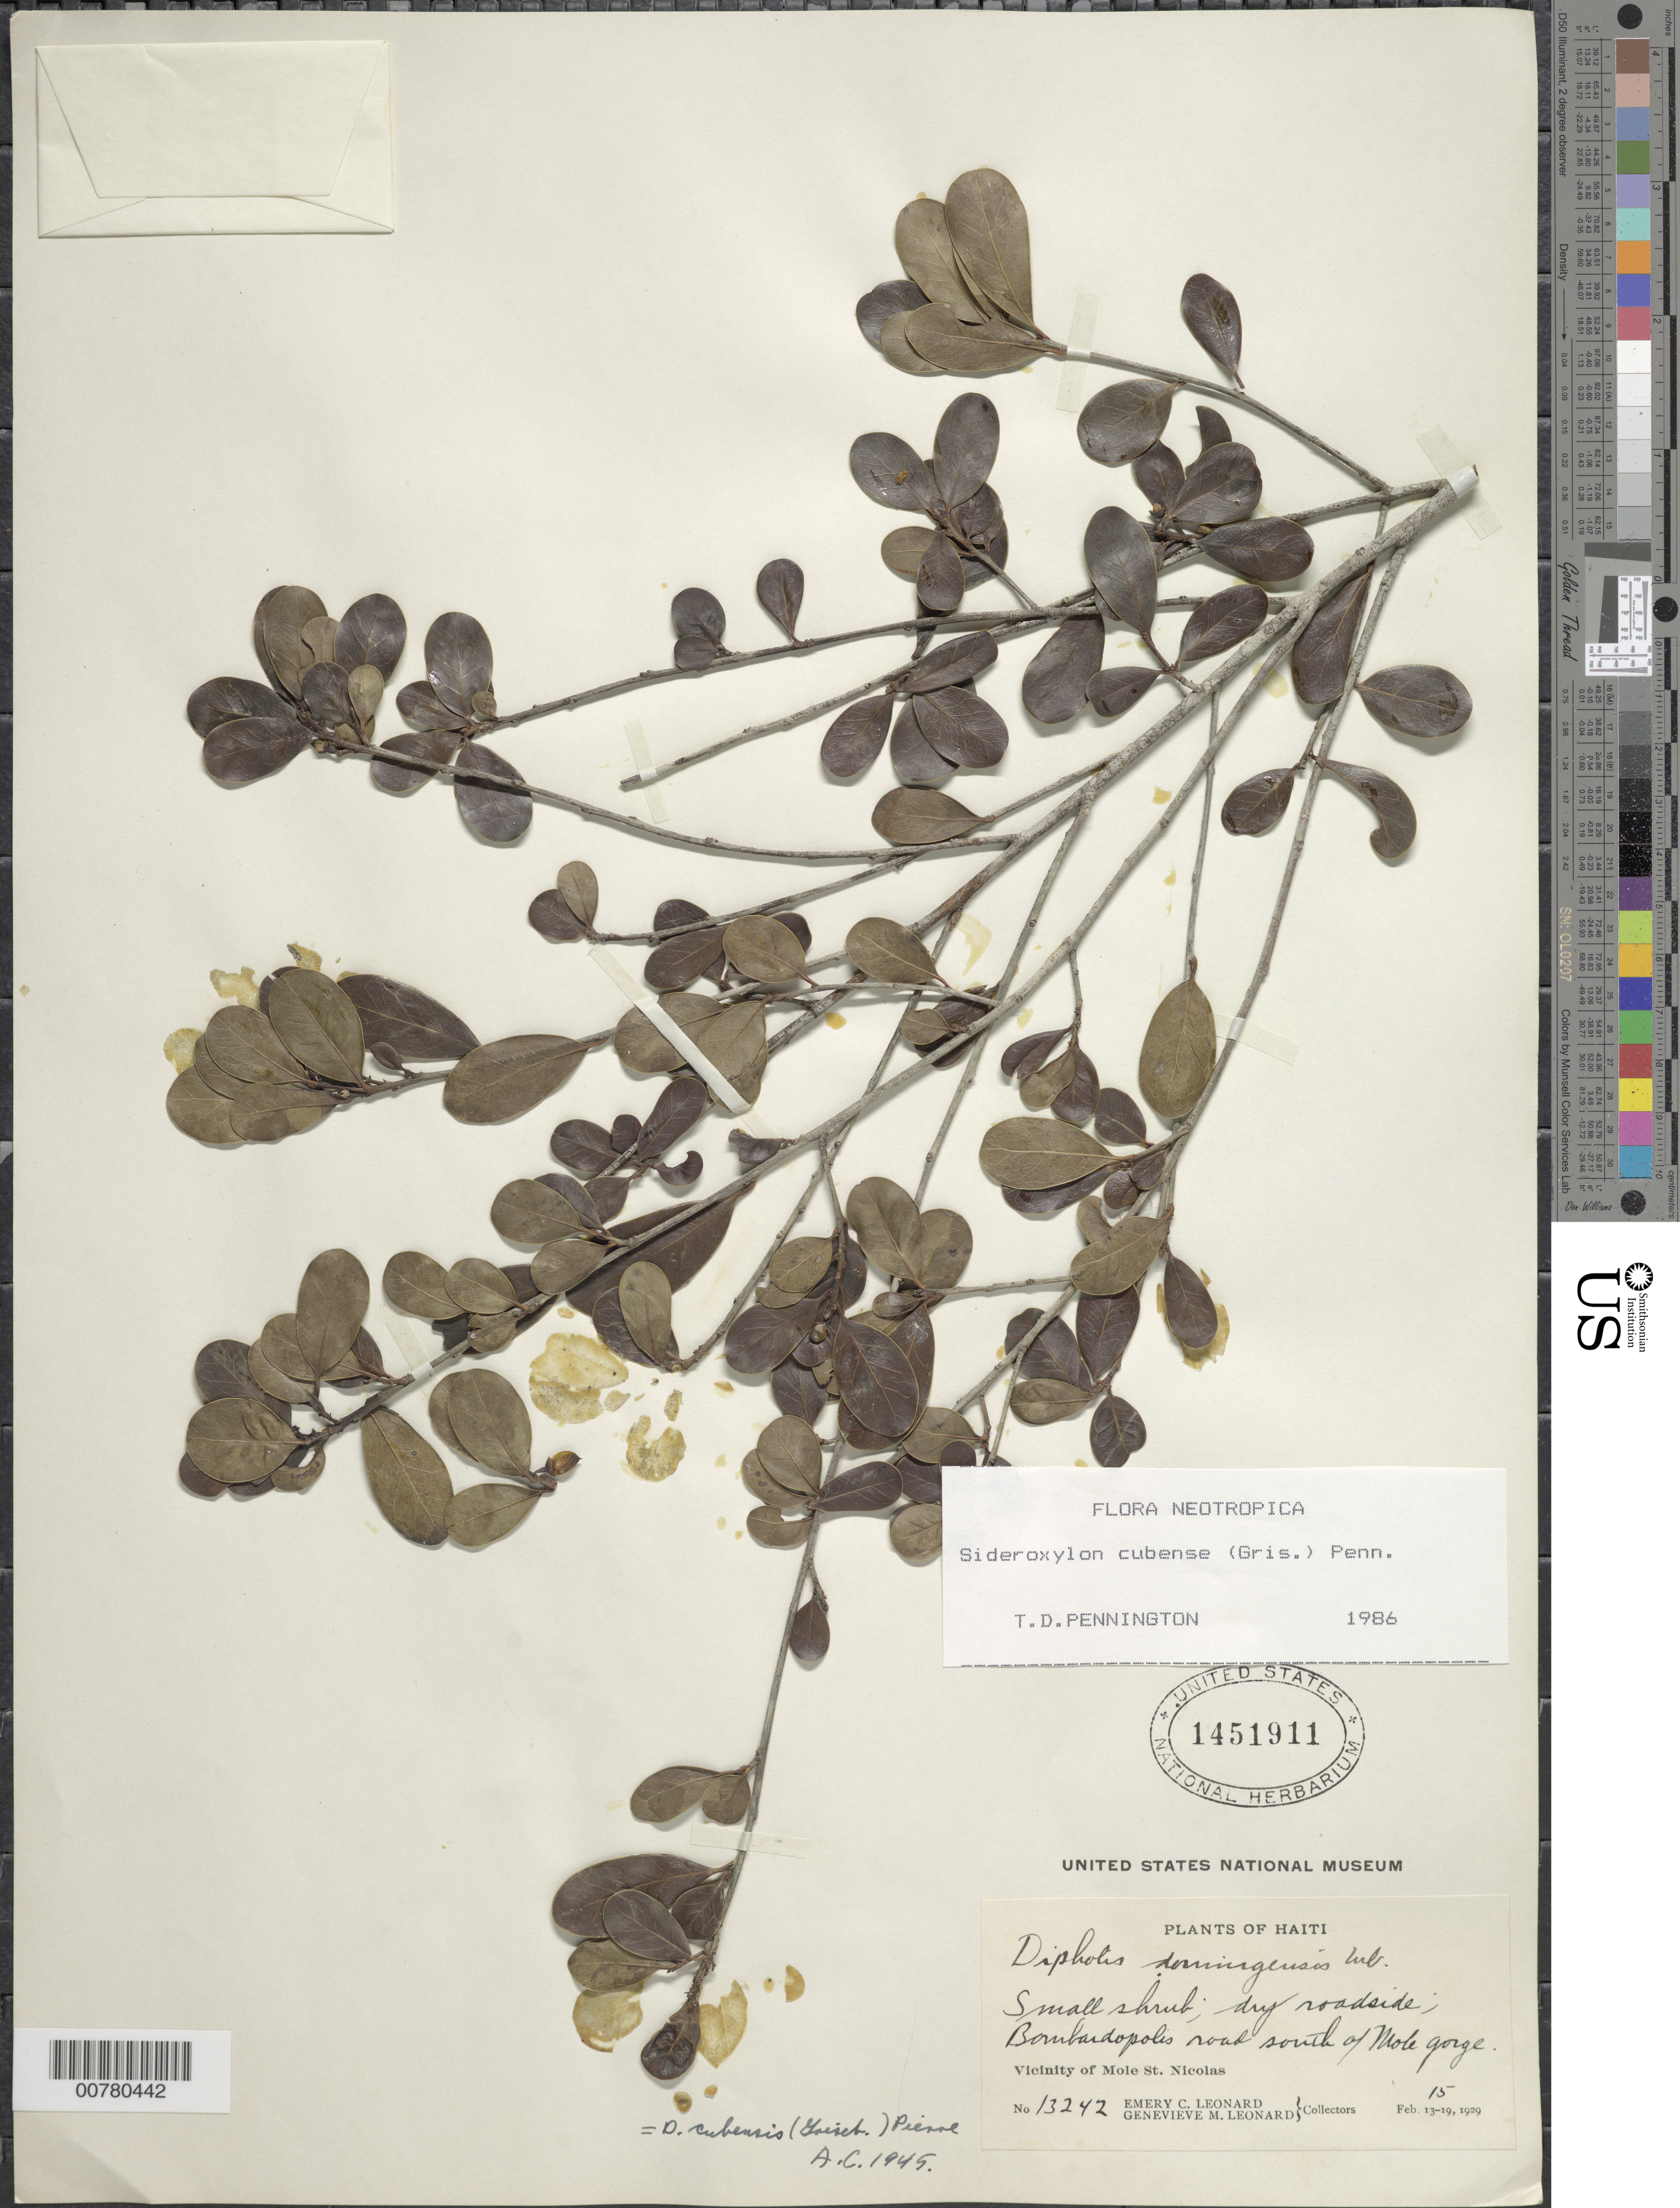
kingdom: Plantae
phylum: Tracheophyta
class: Magnoliopsida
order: Ericales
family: Sapotaceae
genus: Sideroxylon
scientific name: Sideroxylon cubense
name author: (Griseb.) T.D. Penn.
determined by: Pennington, T. D., (K)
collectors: E. C. Leonard & G. M. Leonard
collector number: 13242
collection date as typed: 15 Feb 1929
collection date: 1929-02-15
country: Haiti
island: Hispaniola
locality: Vicinity of Mole St. Nicolas, Bombardopolis road south of Mole gorge.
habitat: Dry roadside.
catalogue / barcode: US 1451911